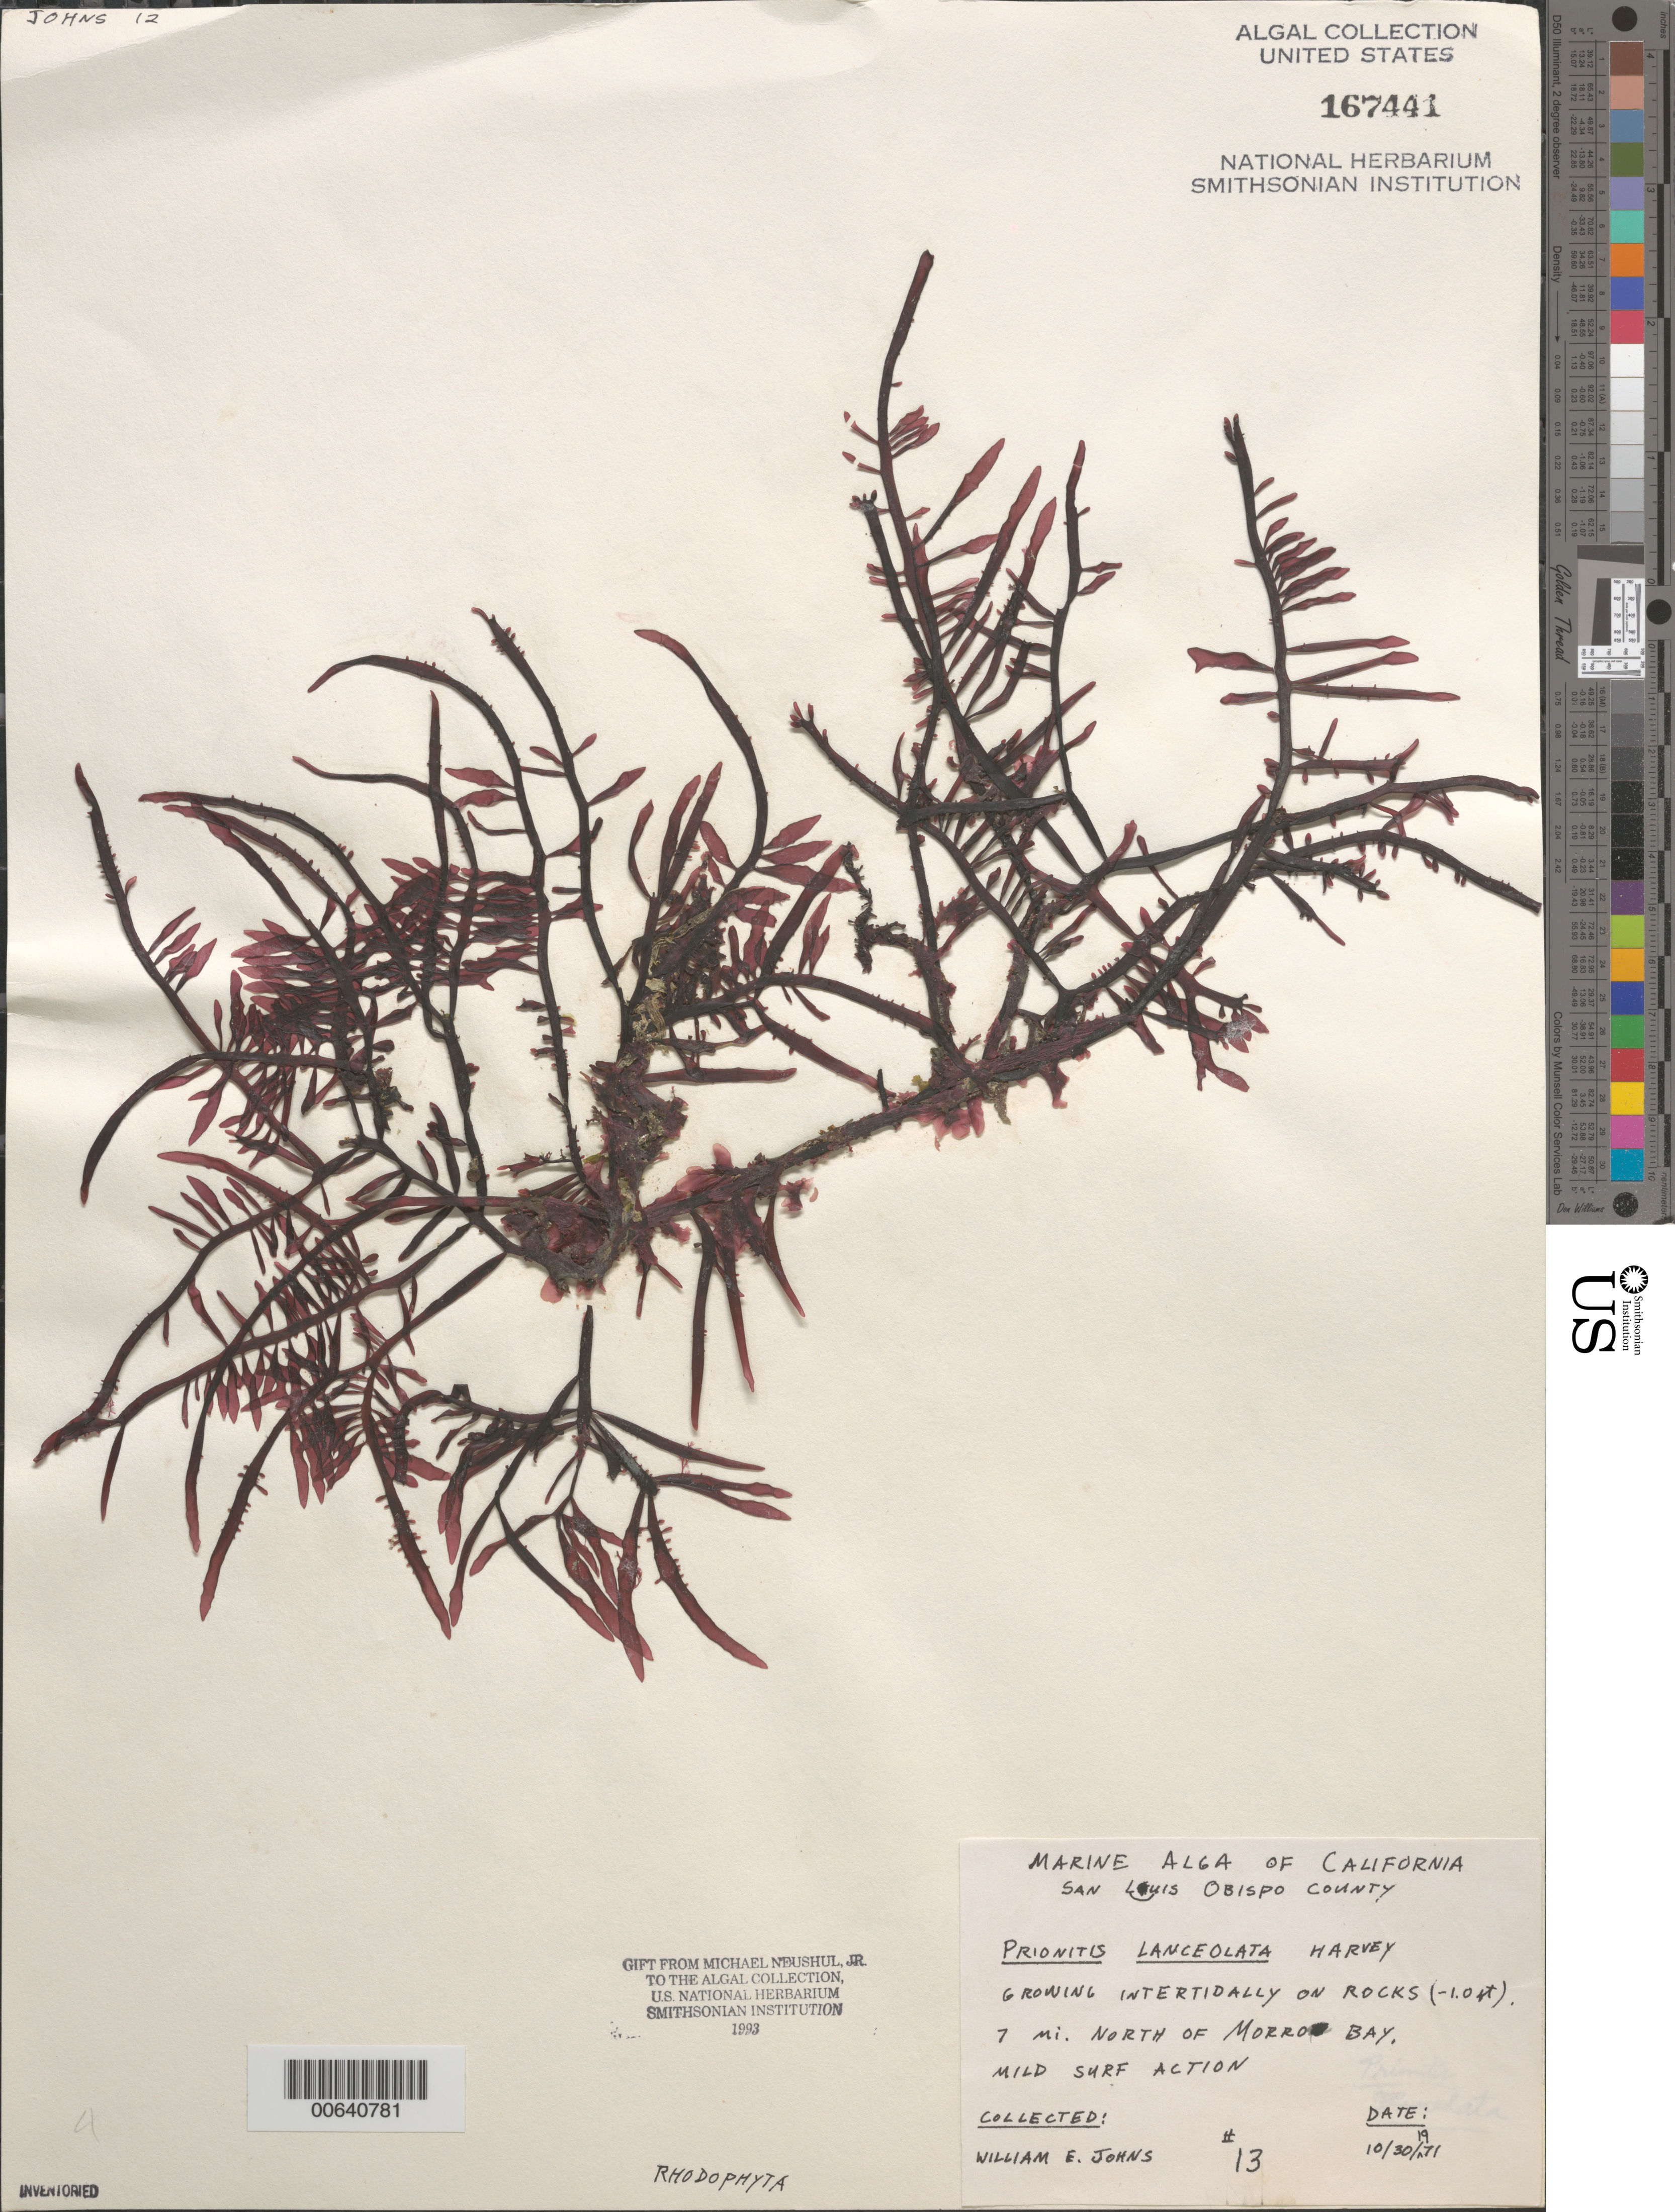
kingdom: Plantae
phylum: Rhodophyta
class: Florideophyceae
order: Cryptonemiales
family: Cryptonemiaceae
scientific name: Prionitis lanceolata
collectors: W. Johns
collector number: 13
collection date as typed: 30 Oct 1971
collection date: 1971-10-30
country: United States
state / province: California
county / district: San Luis Obispo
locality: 7 miles north of Morro Bay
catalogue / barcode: US 167441